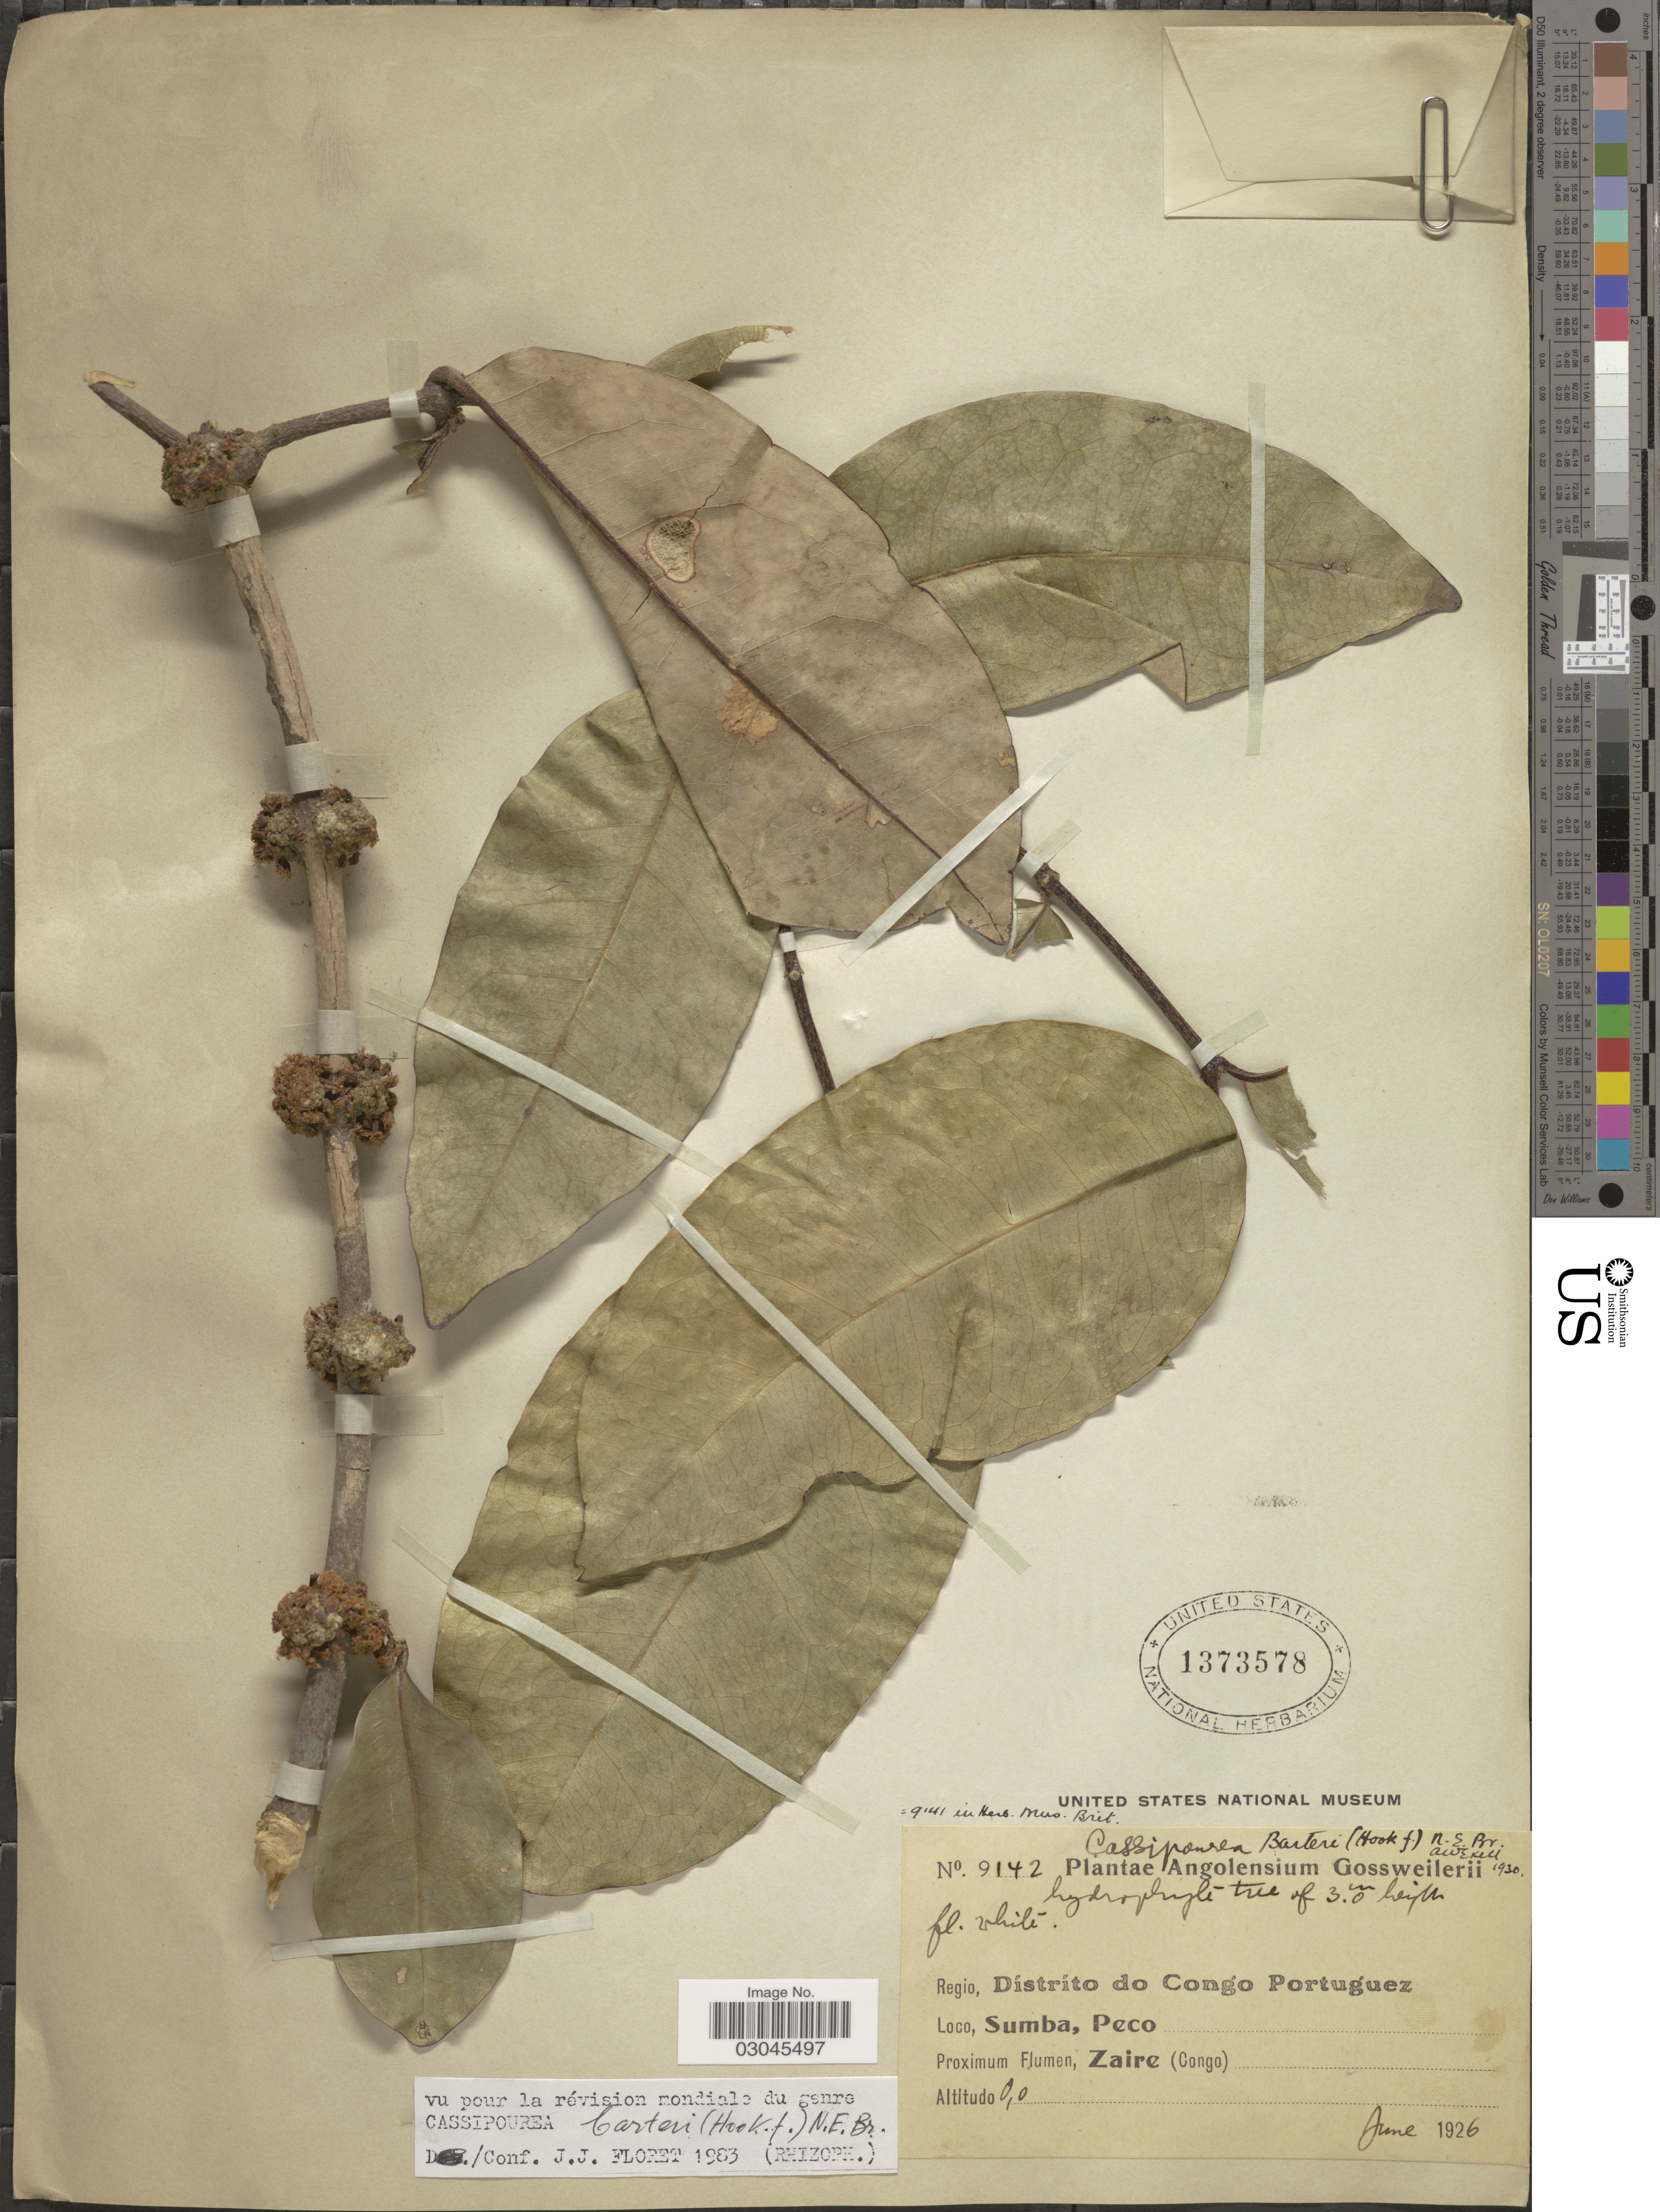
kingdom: Plantae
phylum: Tracheophyta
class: Magnoliopsida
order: Malpighiales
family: Rhizophoraceae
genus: Cassipourea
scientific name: Cassipourea barteri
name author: (Hook. f.) N.E. Br.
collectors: -. Gossweiler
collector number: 9142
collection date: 1926-06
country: Angola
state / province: Zaire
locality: Regio, Distrito do Congo Portuguez. Sumba, Peco. Zaire (Congo).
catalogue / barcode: US 1373578